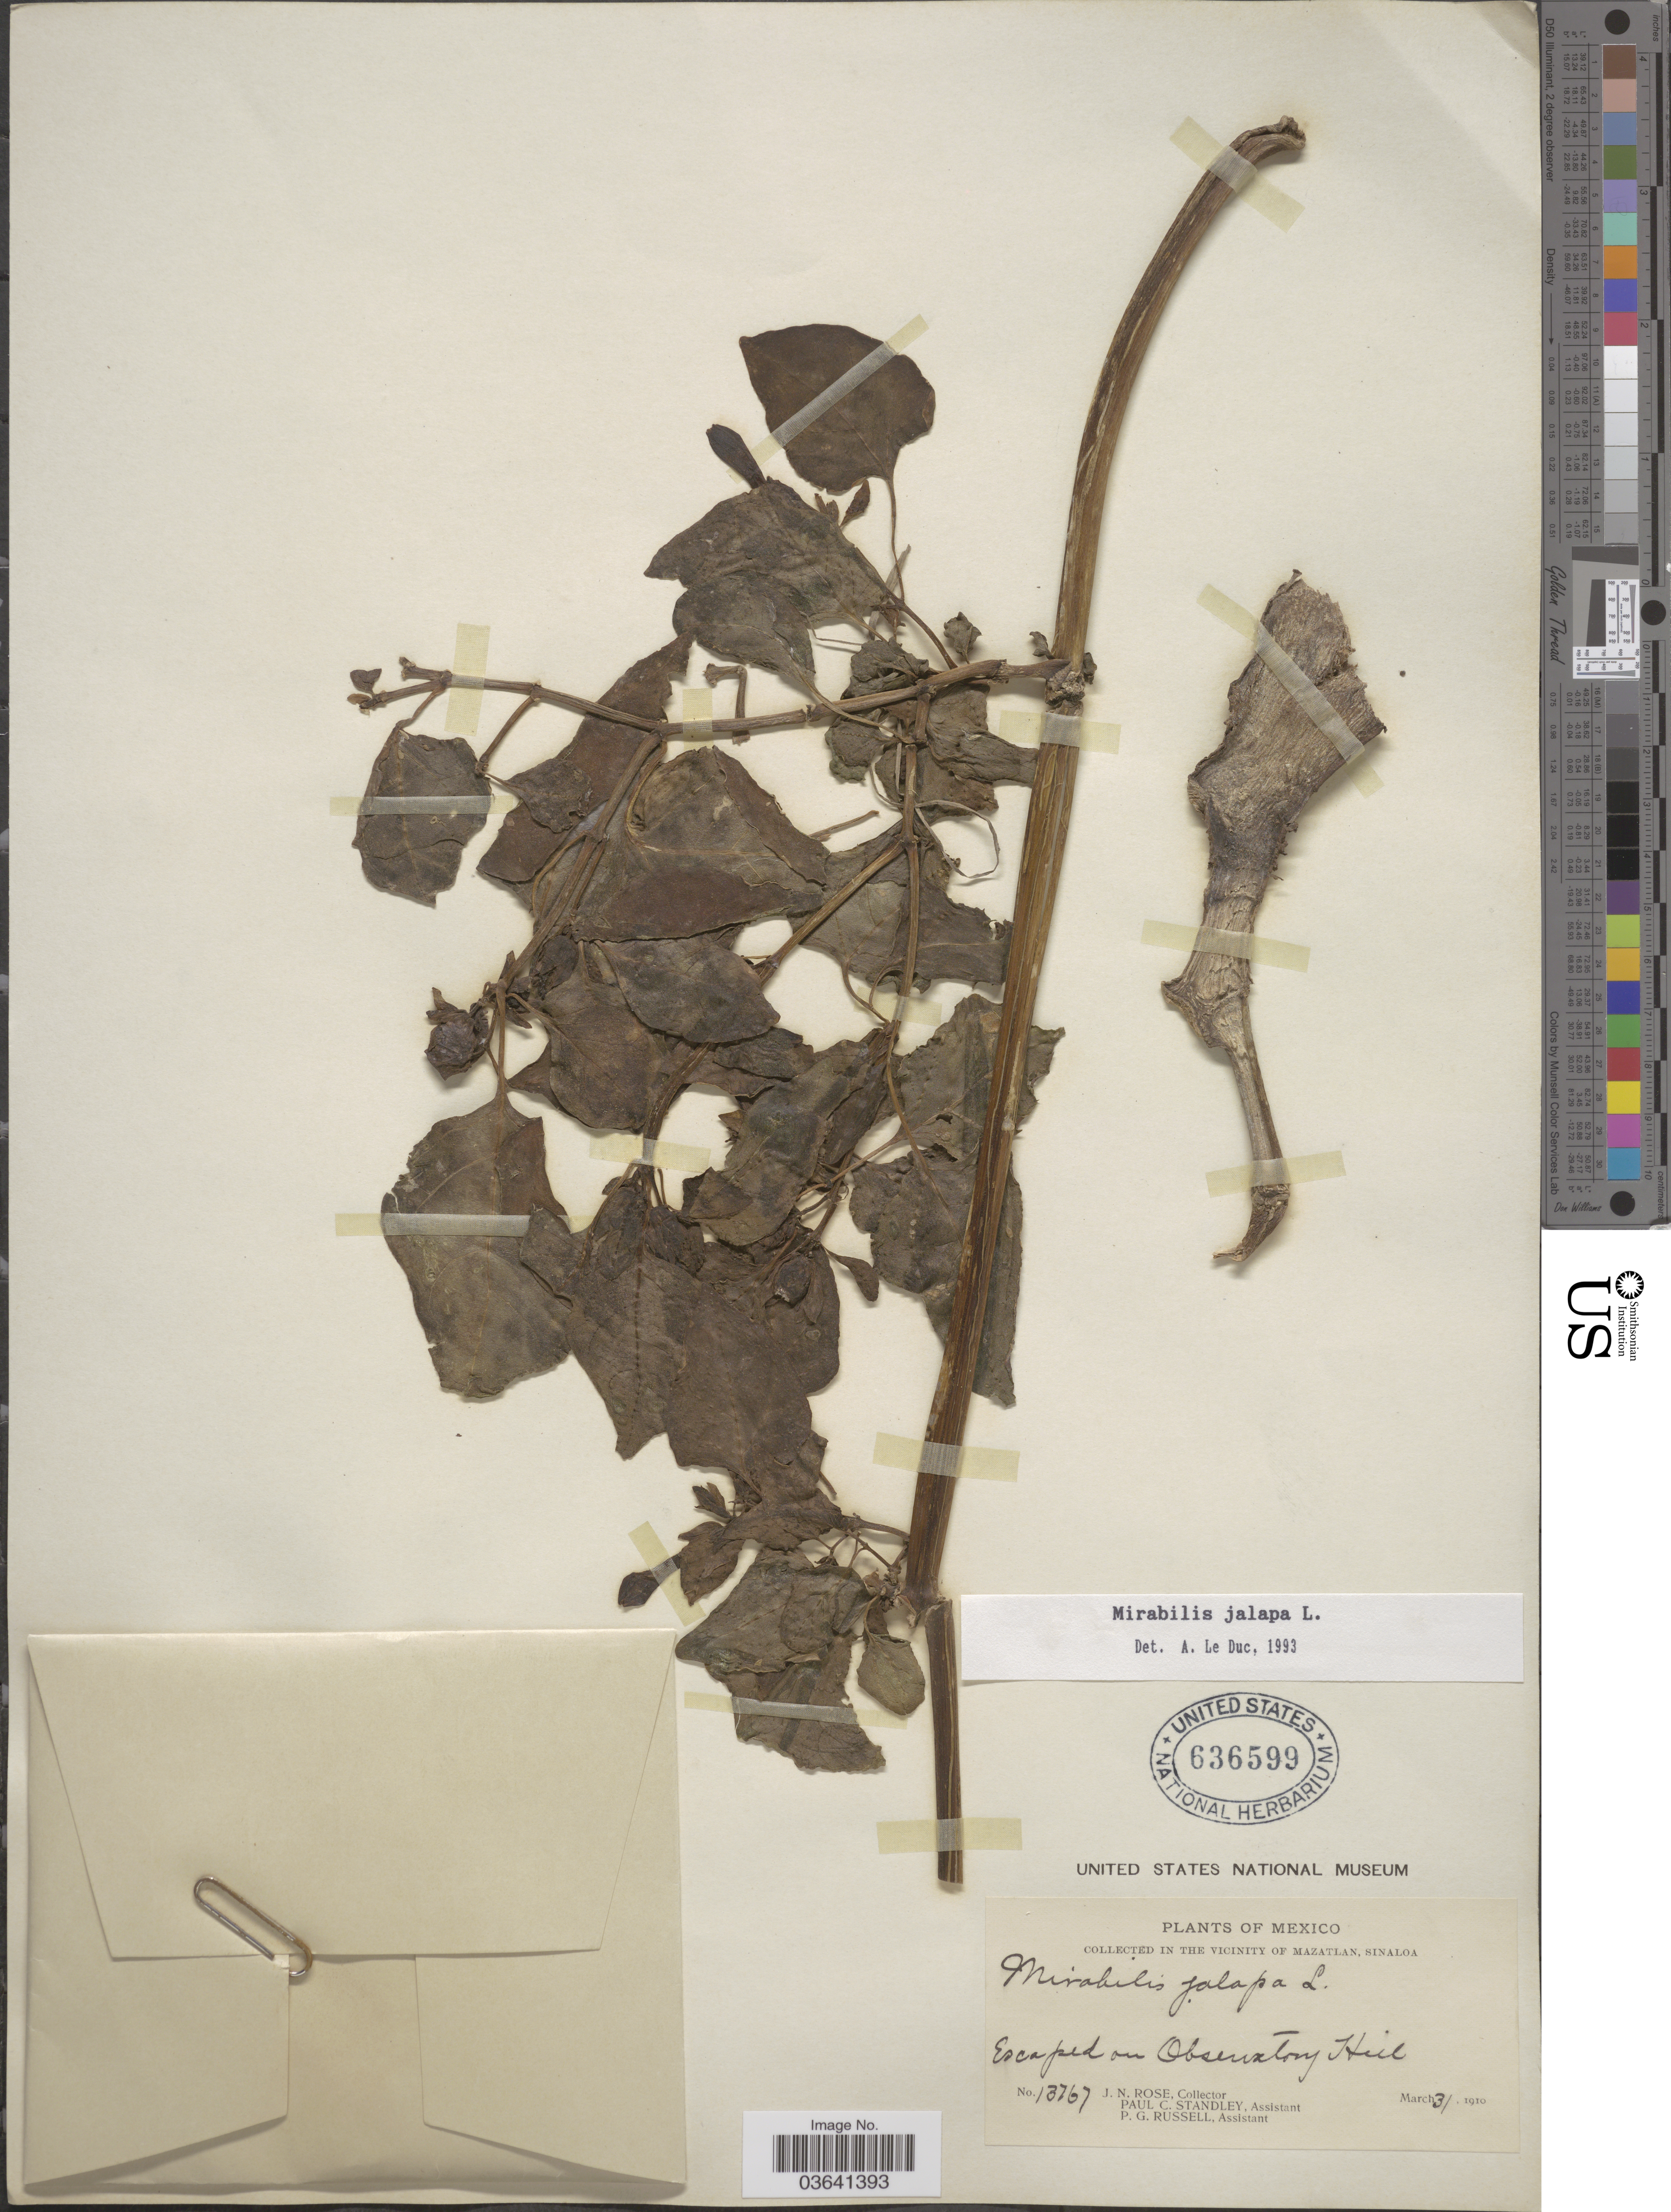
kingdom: Plantae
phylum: Tracheophyta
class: Magnoliopsida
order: Caryophyllales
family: Nyctaginaceae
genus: Mirabilis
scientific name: Mirabilis jalapa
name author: L.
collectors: J. N. Rose, P. C. Standley & P. G. Russell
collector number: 13767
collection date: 1910-03-31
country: Mexico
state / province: Sinaloa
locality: In the vicinity of Mazatlan. Observatory Hill.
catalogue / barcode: US 636599